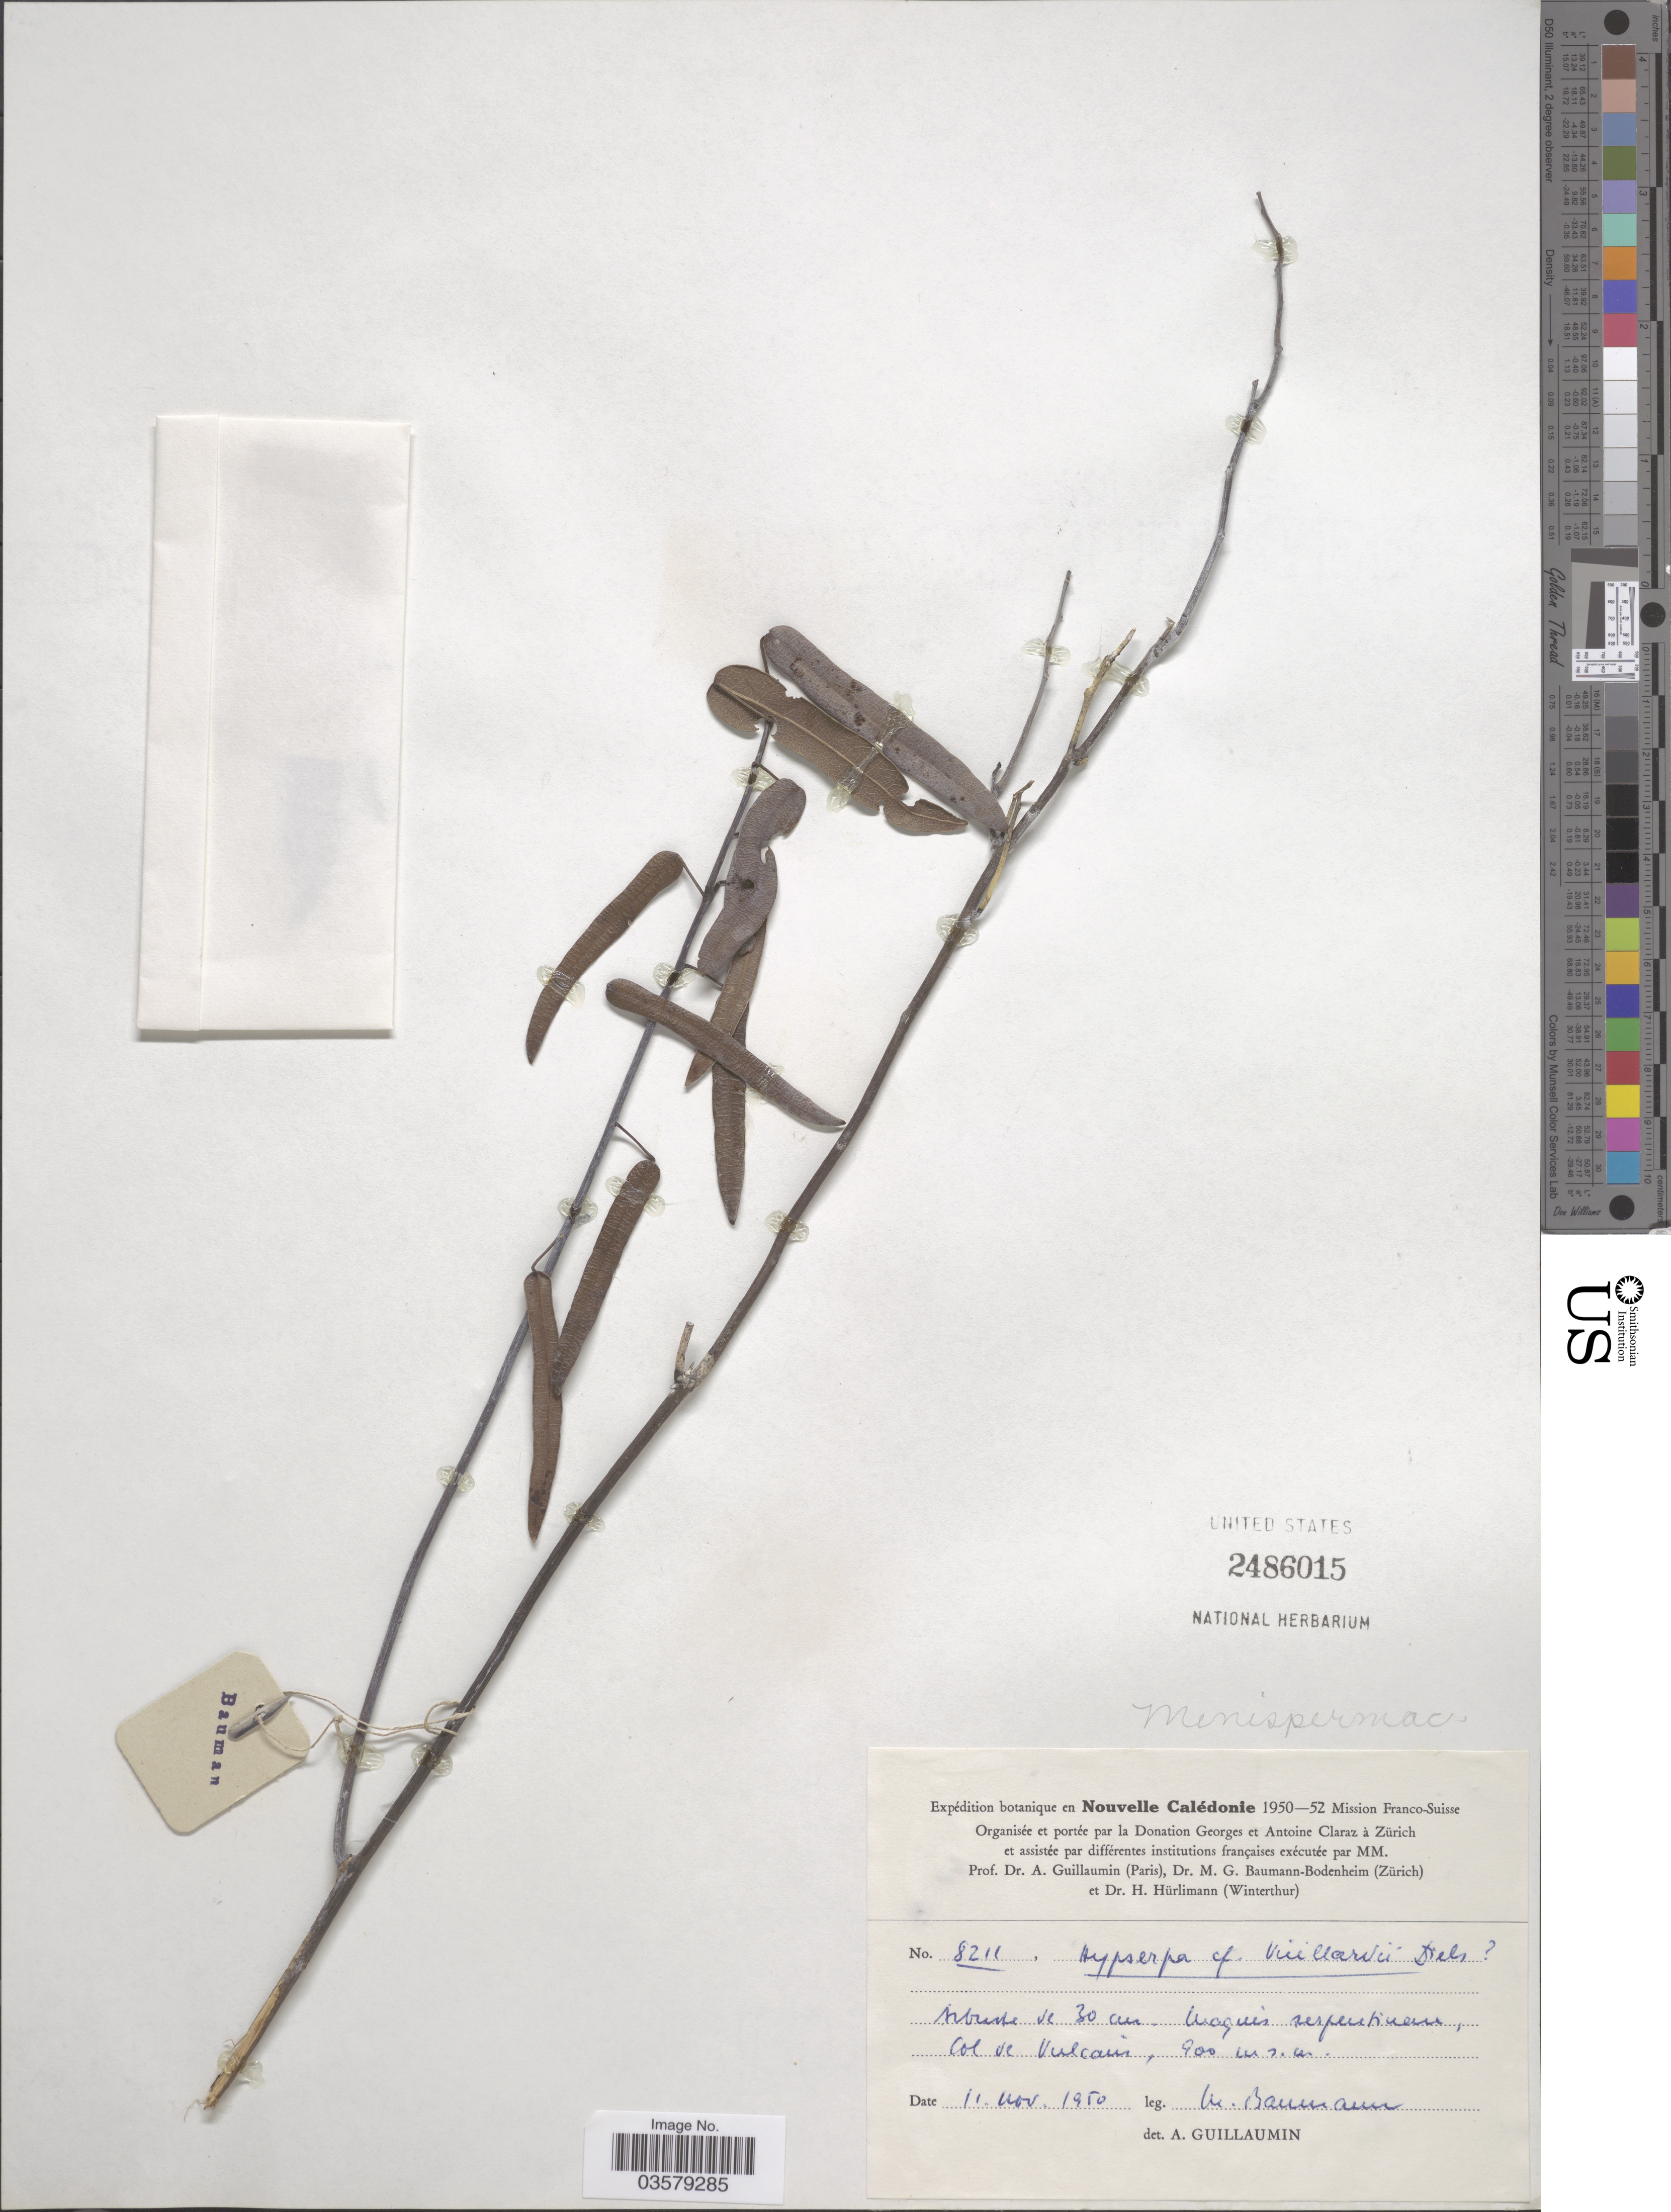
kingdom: Plantae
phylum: Tracheophyta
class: Magnoliopsida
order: Ranunculales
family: Menispermaceae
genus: Hypserpa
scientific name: Hypserpa vieillardii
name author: Diels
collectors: M. Baumann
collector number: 8211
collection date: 1950-11-11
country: New Caledonia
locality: Nouvelle-Calédonie. Col de Vulcán.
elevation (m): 900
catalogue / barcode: US 2486015